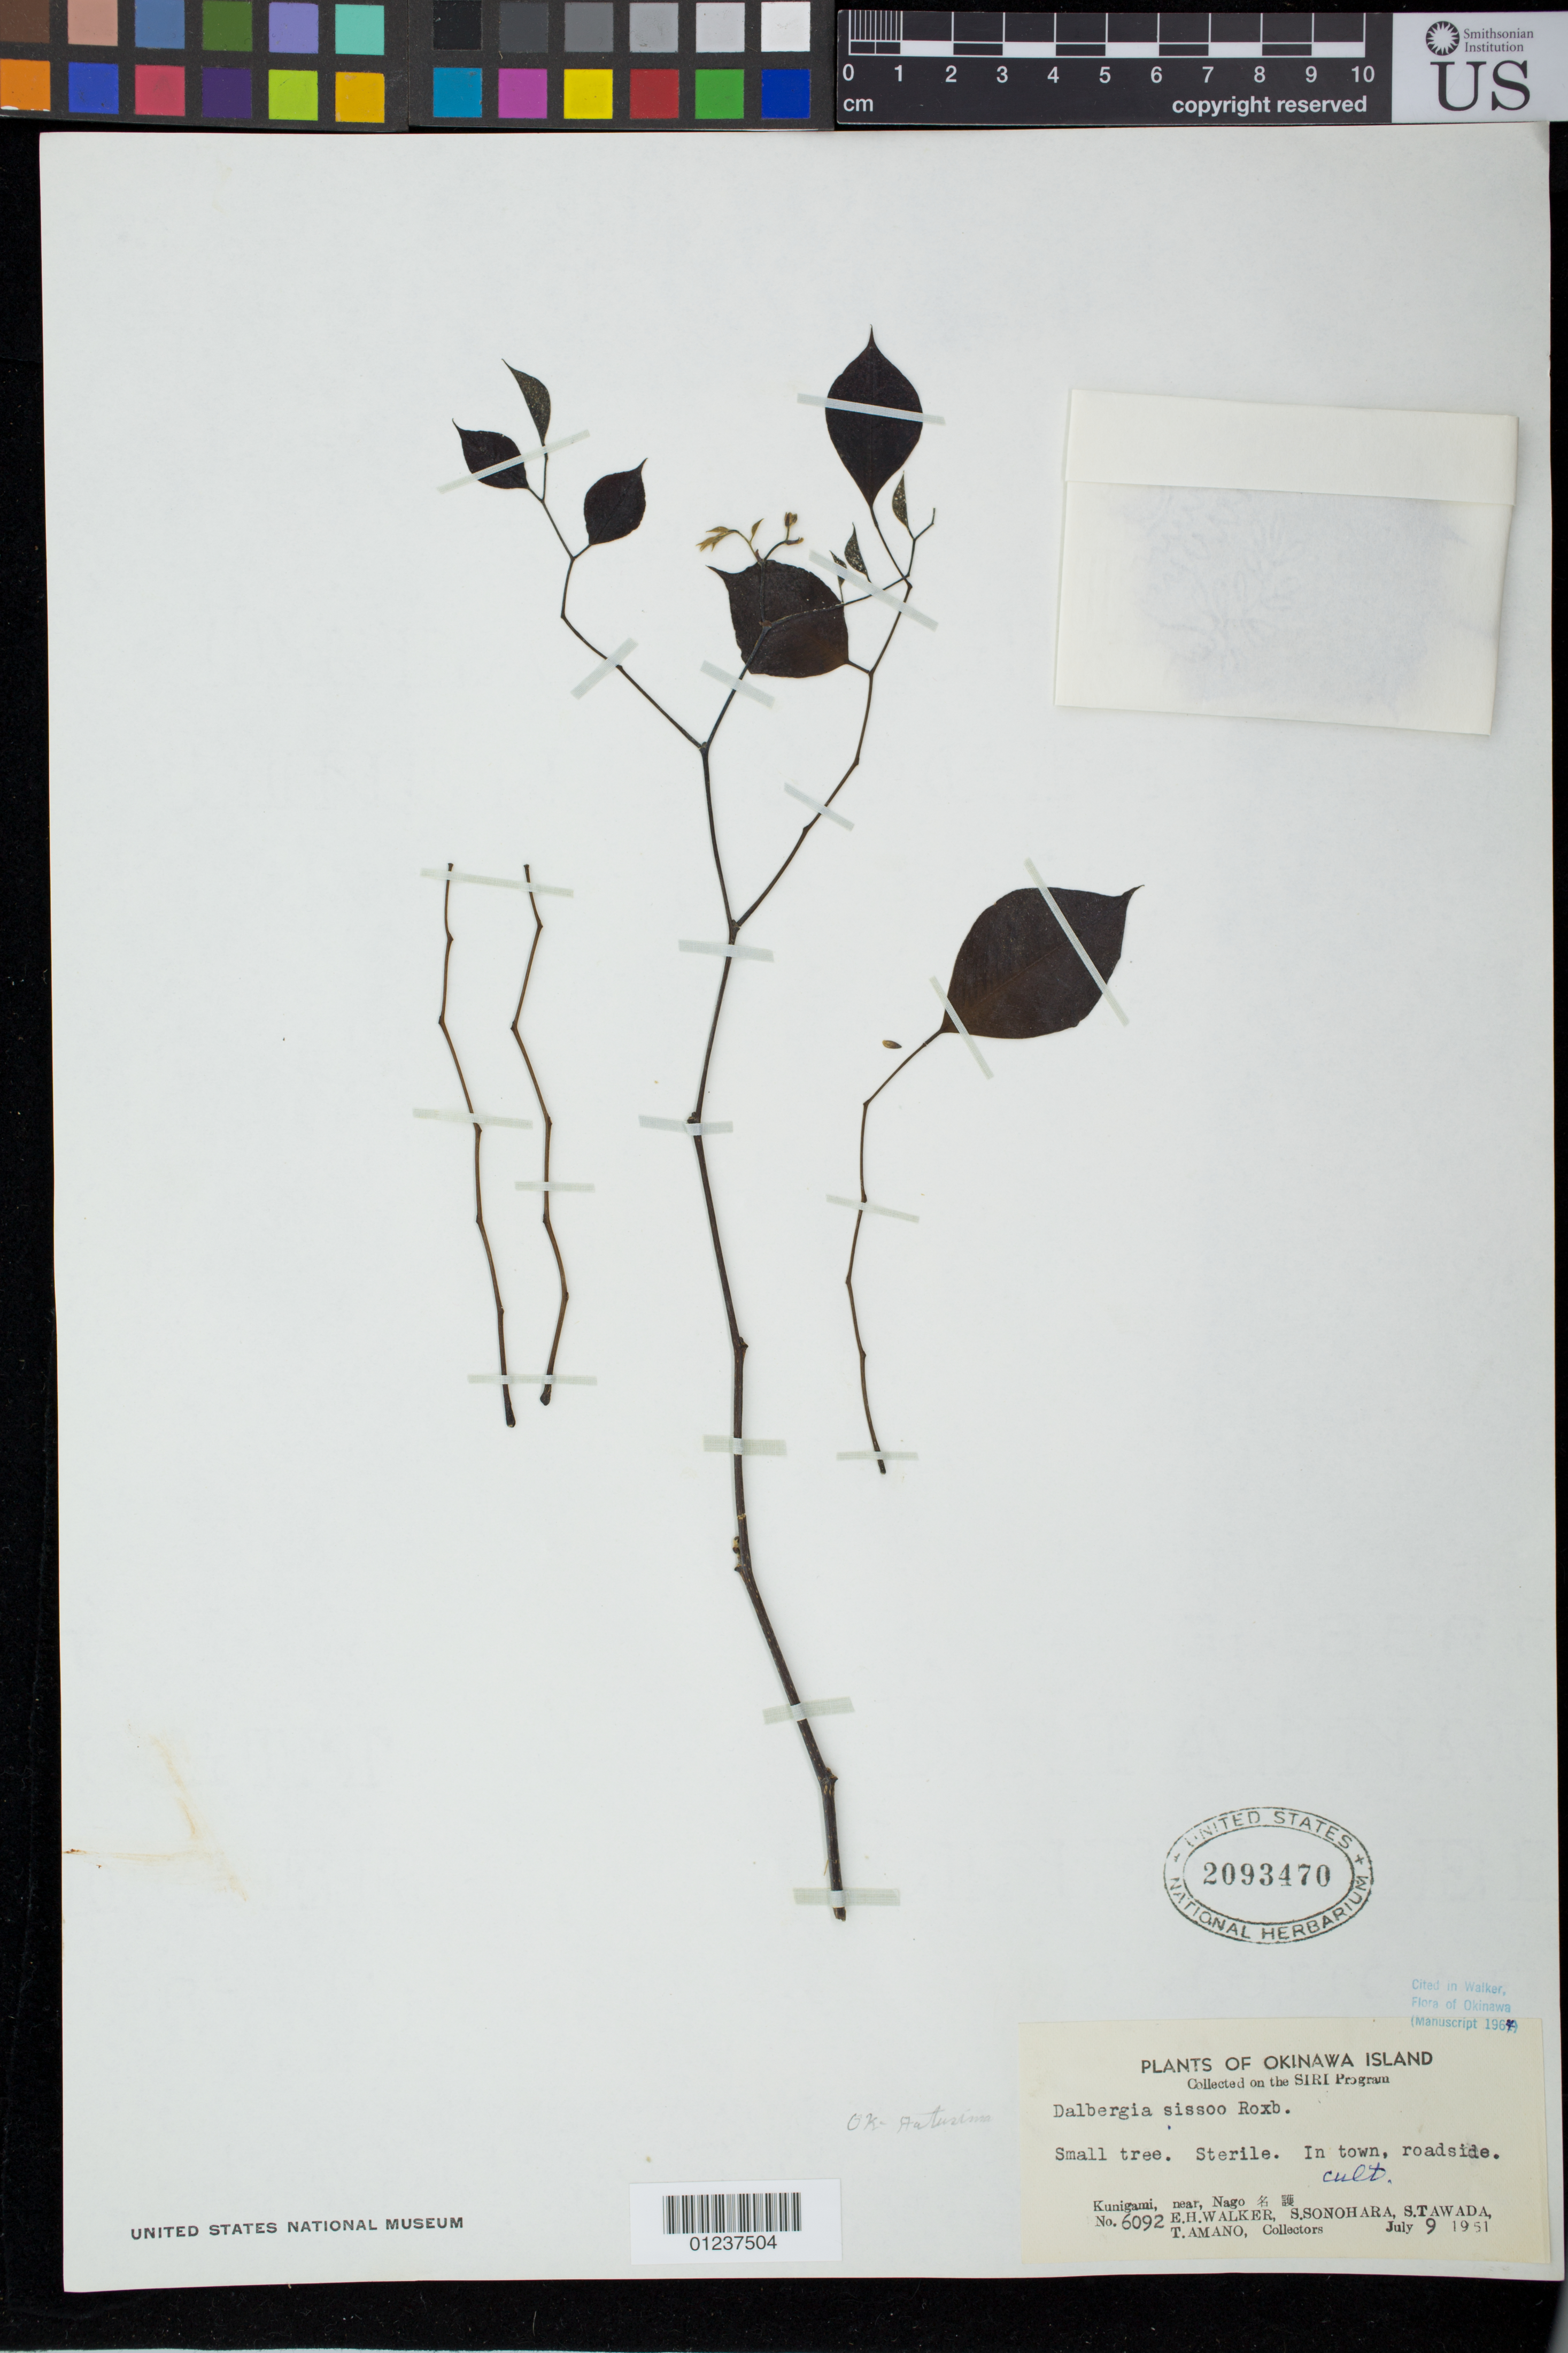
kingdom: Plantae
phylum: Tracheophyta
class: Magnoliopsida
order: Fabales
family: Fabaceae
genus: Dalbergia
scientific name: Dalbergia sissoo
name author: Roxb.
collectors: E. H. Walker, S. Sonohara, S. Tawada & T. Amano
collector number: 6092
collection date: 1951-07-09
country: Japan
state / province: Okinawa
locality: Kunigami, near Nago. In town, roadside.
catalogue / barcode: US 2093470